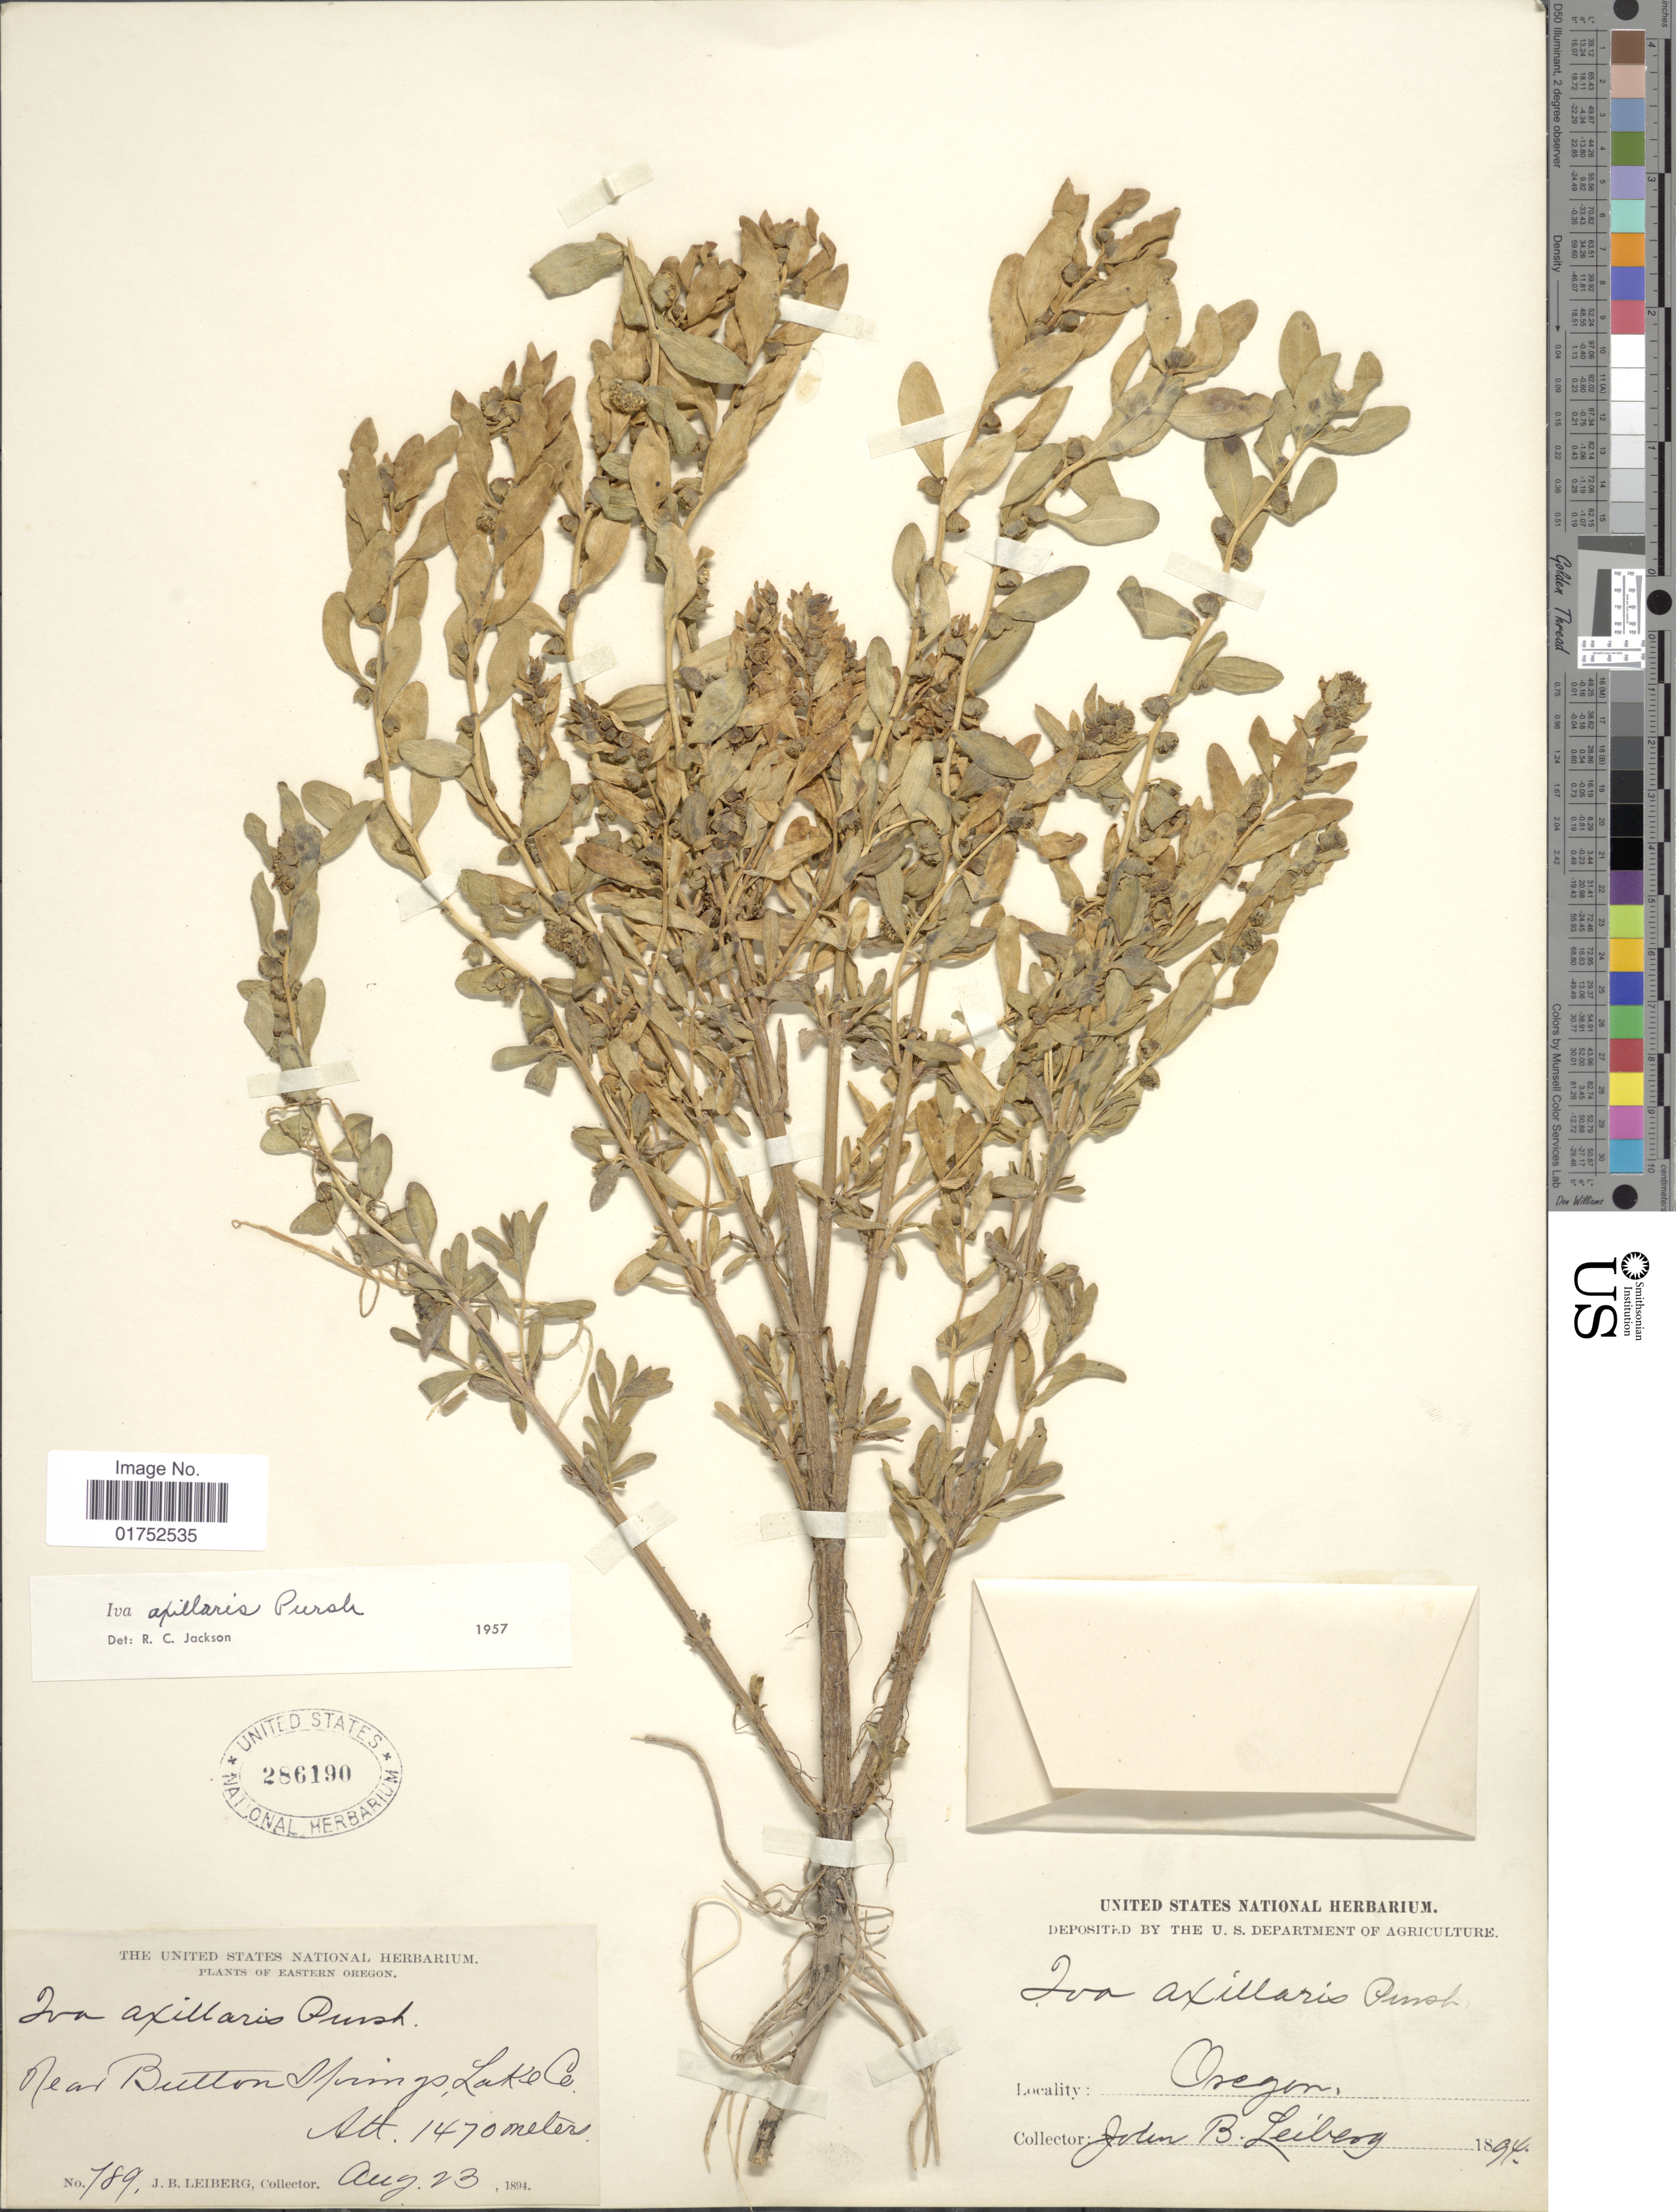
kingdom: Plantae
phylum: Tracheophyta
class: Magnoliopsida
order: Asterales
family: Asteraceae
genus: Iva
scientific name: Iva axillaris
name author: Pursh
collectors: J. B. Leiberg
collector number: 789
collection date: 1894-08-23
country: United States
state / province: Oregon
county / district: Lake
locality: Eastern Oregon, near Button Springs, Lake Co.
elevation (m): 1470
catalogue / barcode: US 286190